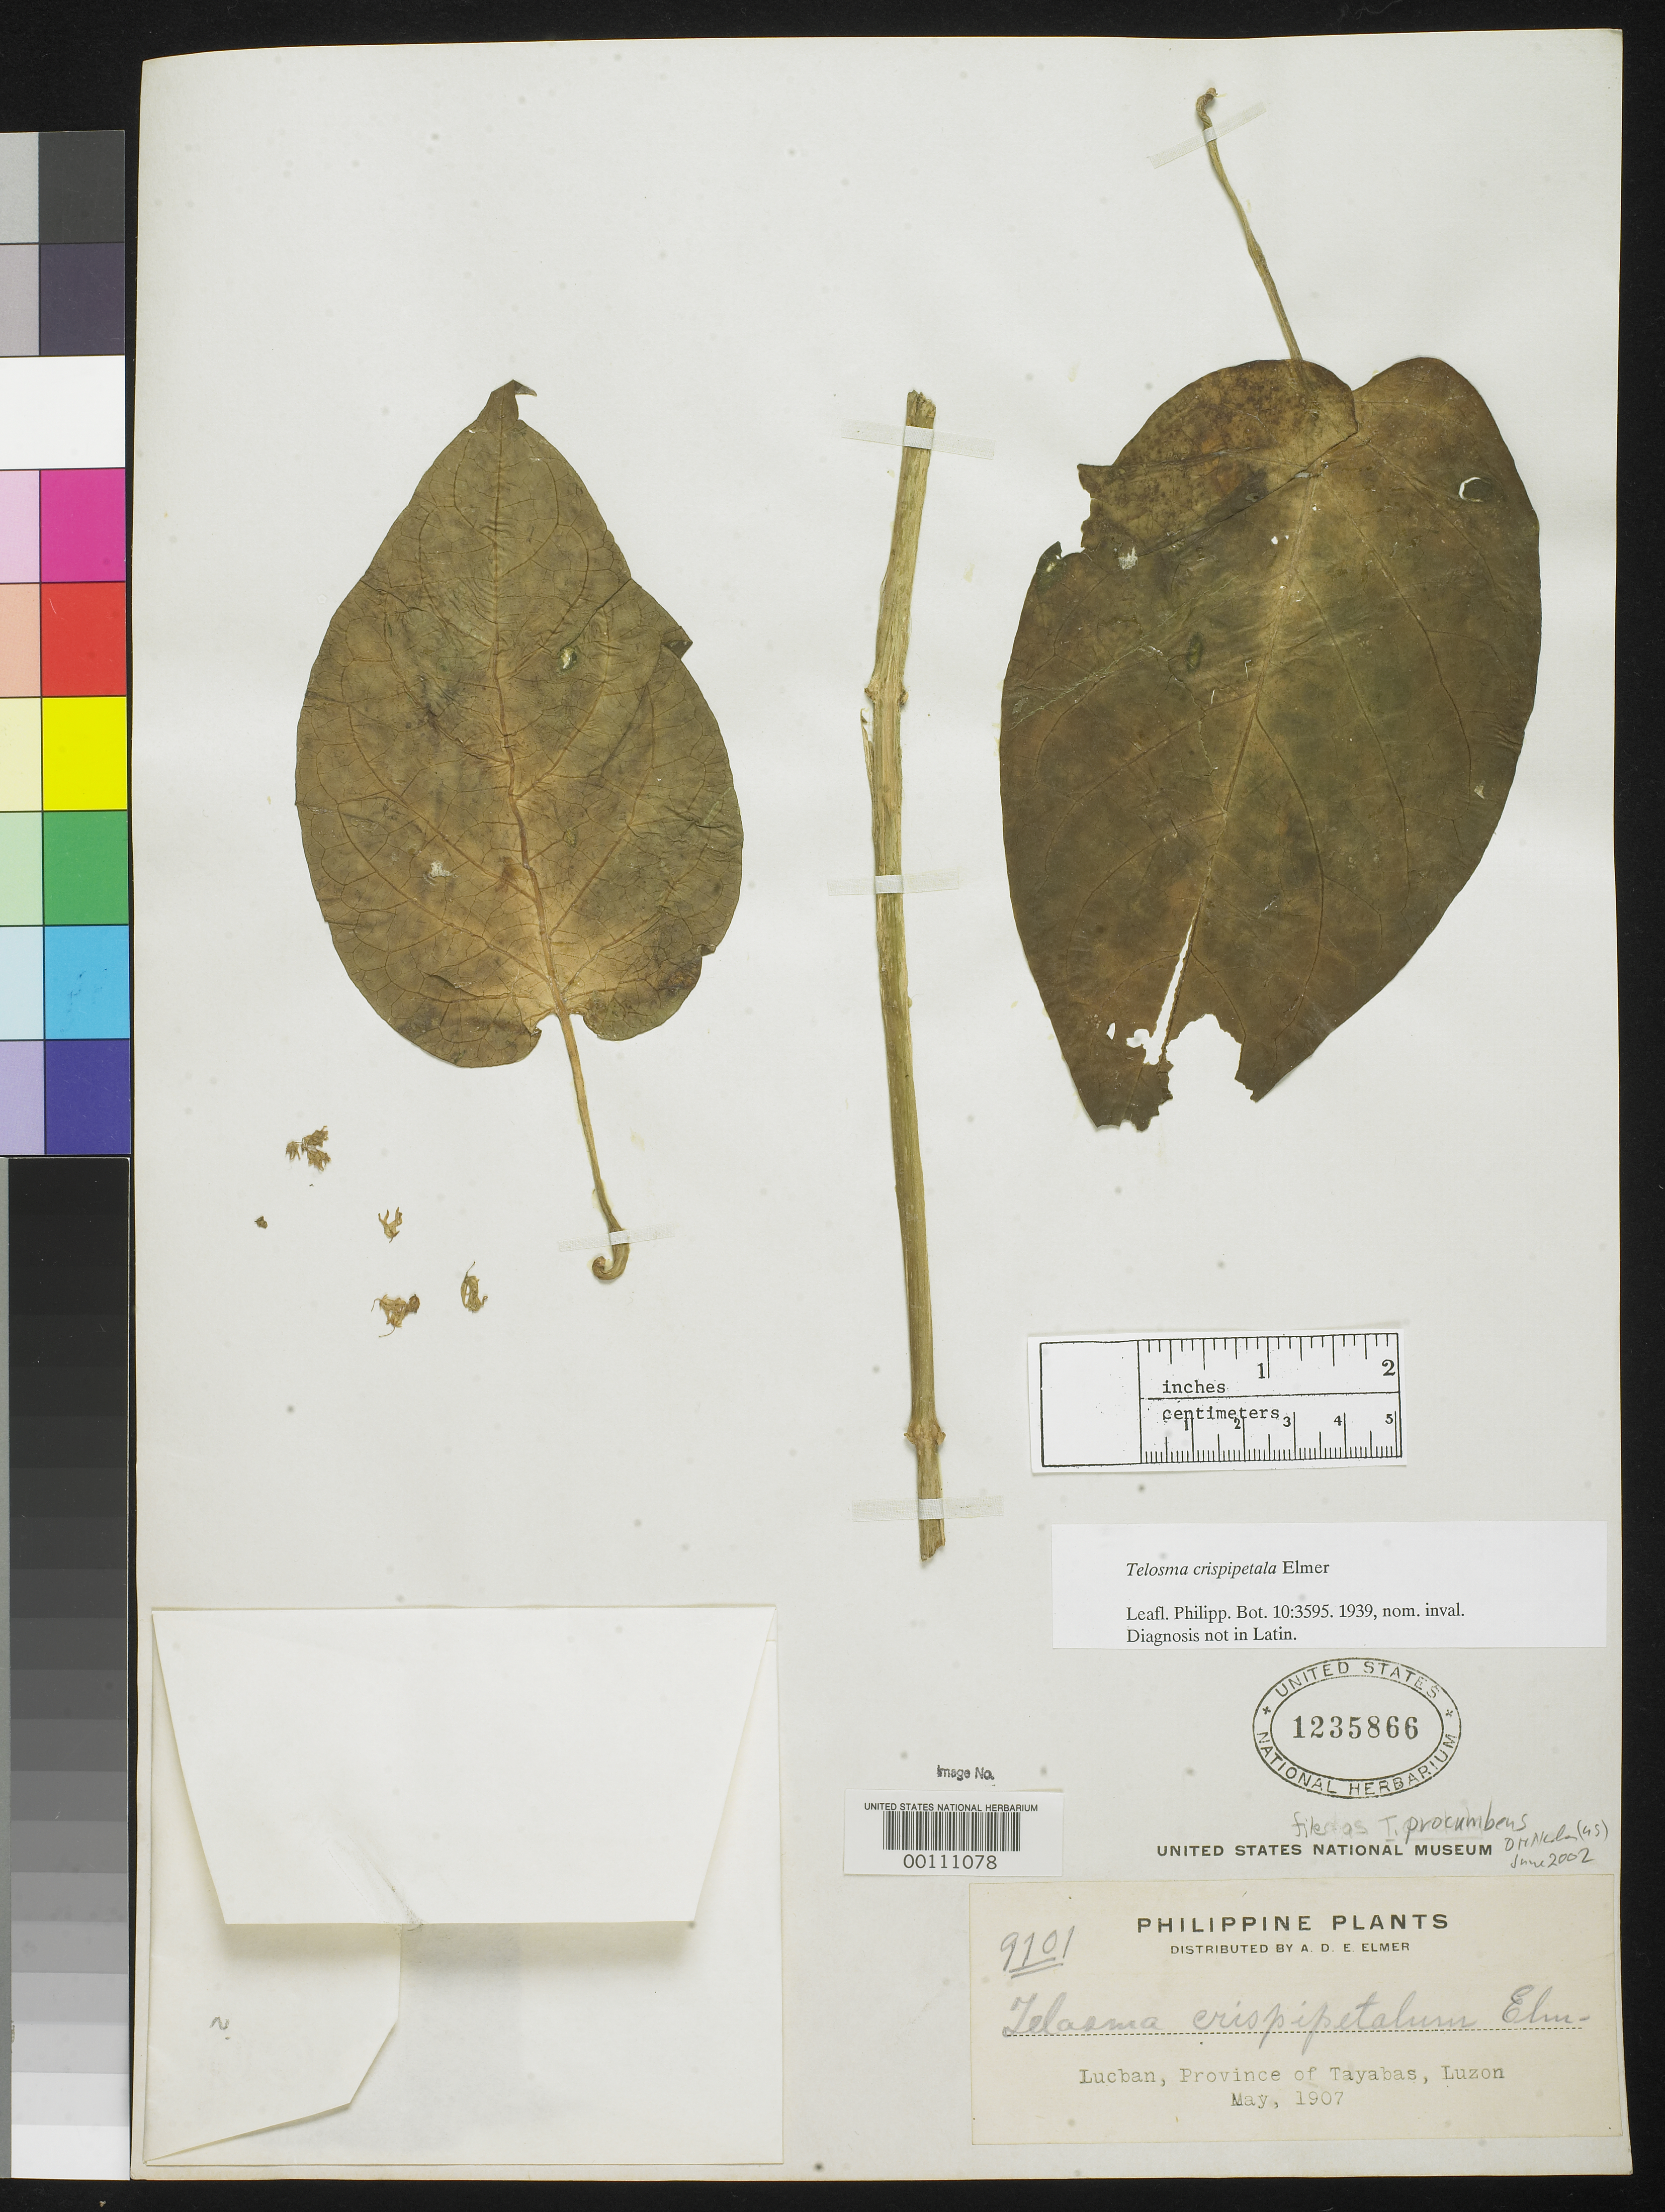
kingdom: Plantae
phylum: Tracheophyta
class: Magnoliopsida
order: Gentianales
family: Apocynaceae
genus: Tylophora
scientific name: Tylophora parviflora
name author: (Merr.) Meve et al.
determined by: Boggan, J. K., (US), NMNH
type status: Voucher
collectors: A. D. E. Elmer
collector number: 9101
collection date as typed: May 1907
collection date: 1907-05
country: Philippines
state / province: Calabarzon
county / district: Quezon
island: Luzon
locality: Lucban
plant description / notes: Elmer 9101 is the "type" collection of Telosma crispipetala Elmer, nom. inval. (no Latin description or diagnosis). Not a type because name never validated. Currently accepted name as cited by Meve et al., Syst. Geogr. Pl. 72: 28 (2002).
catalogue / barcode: US 1235866